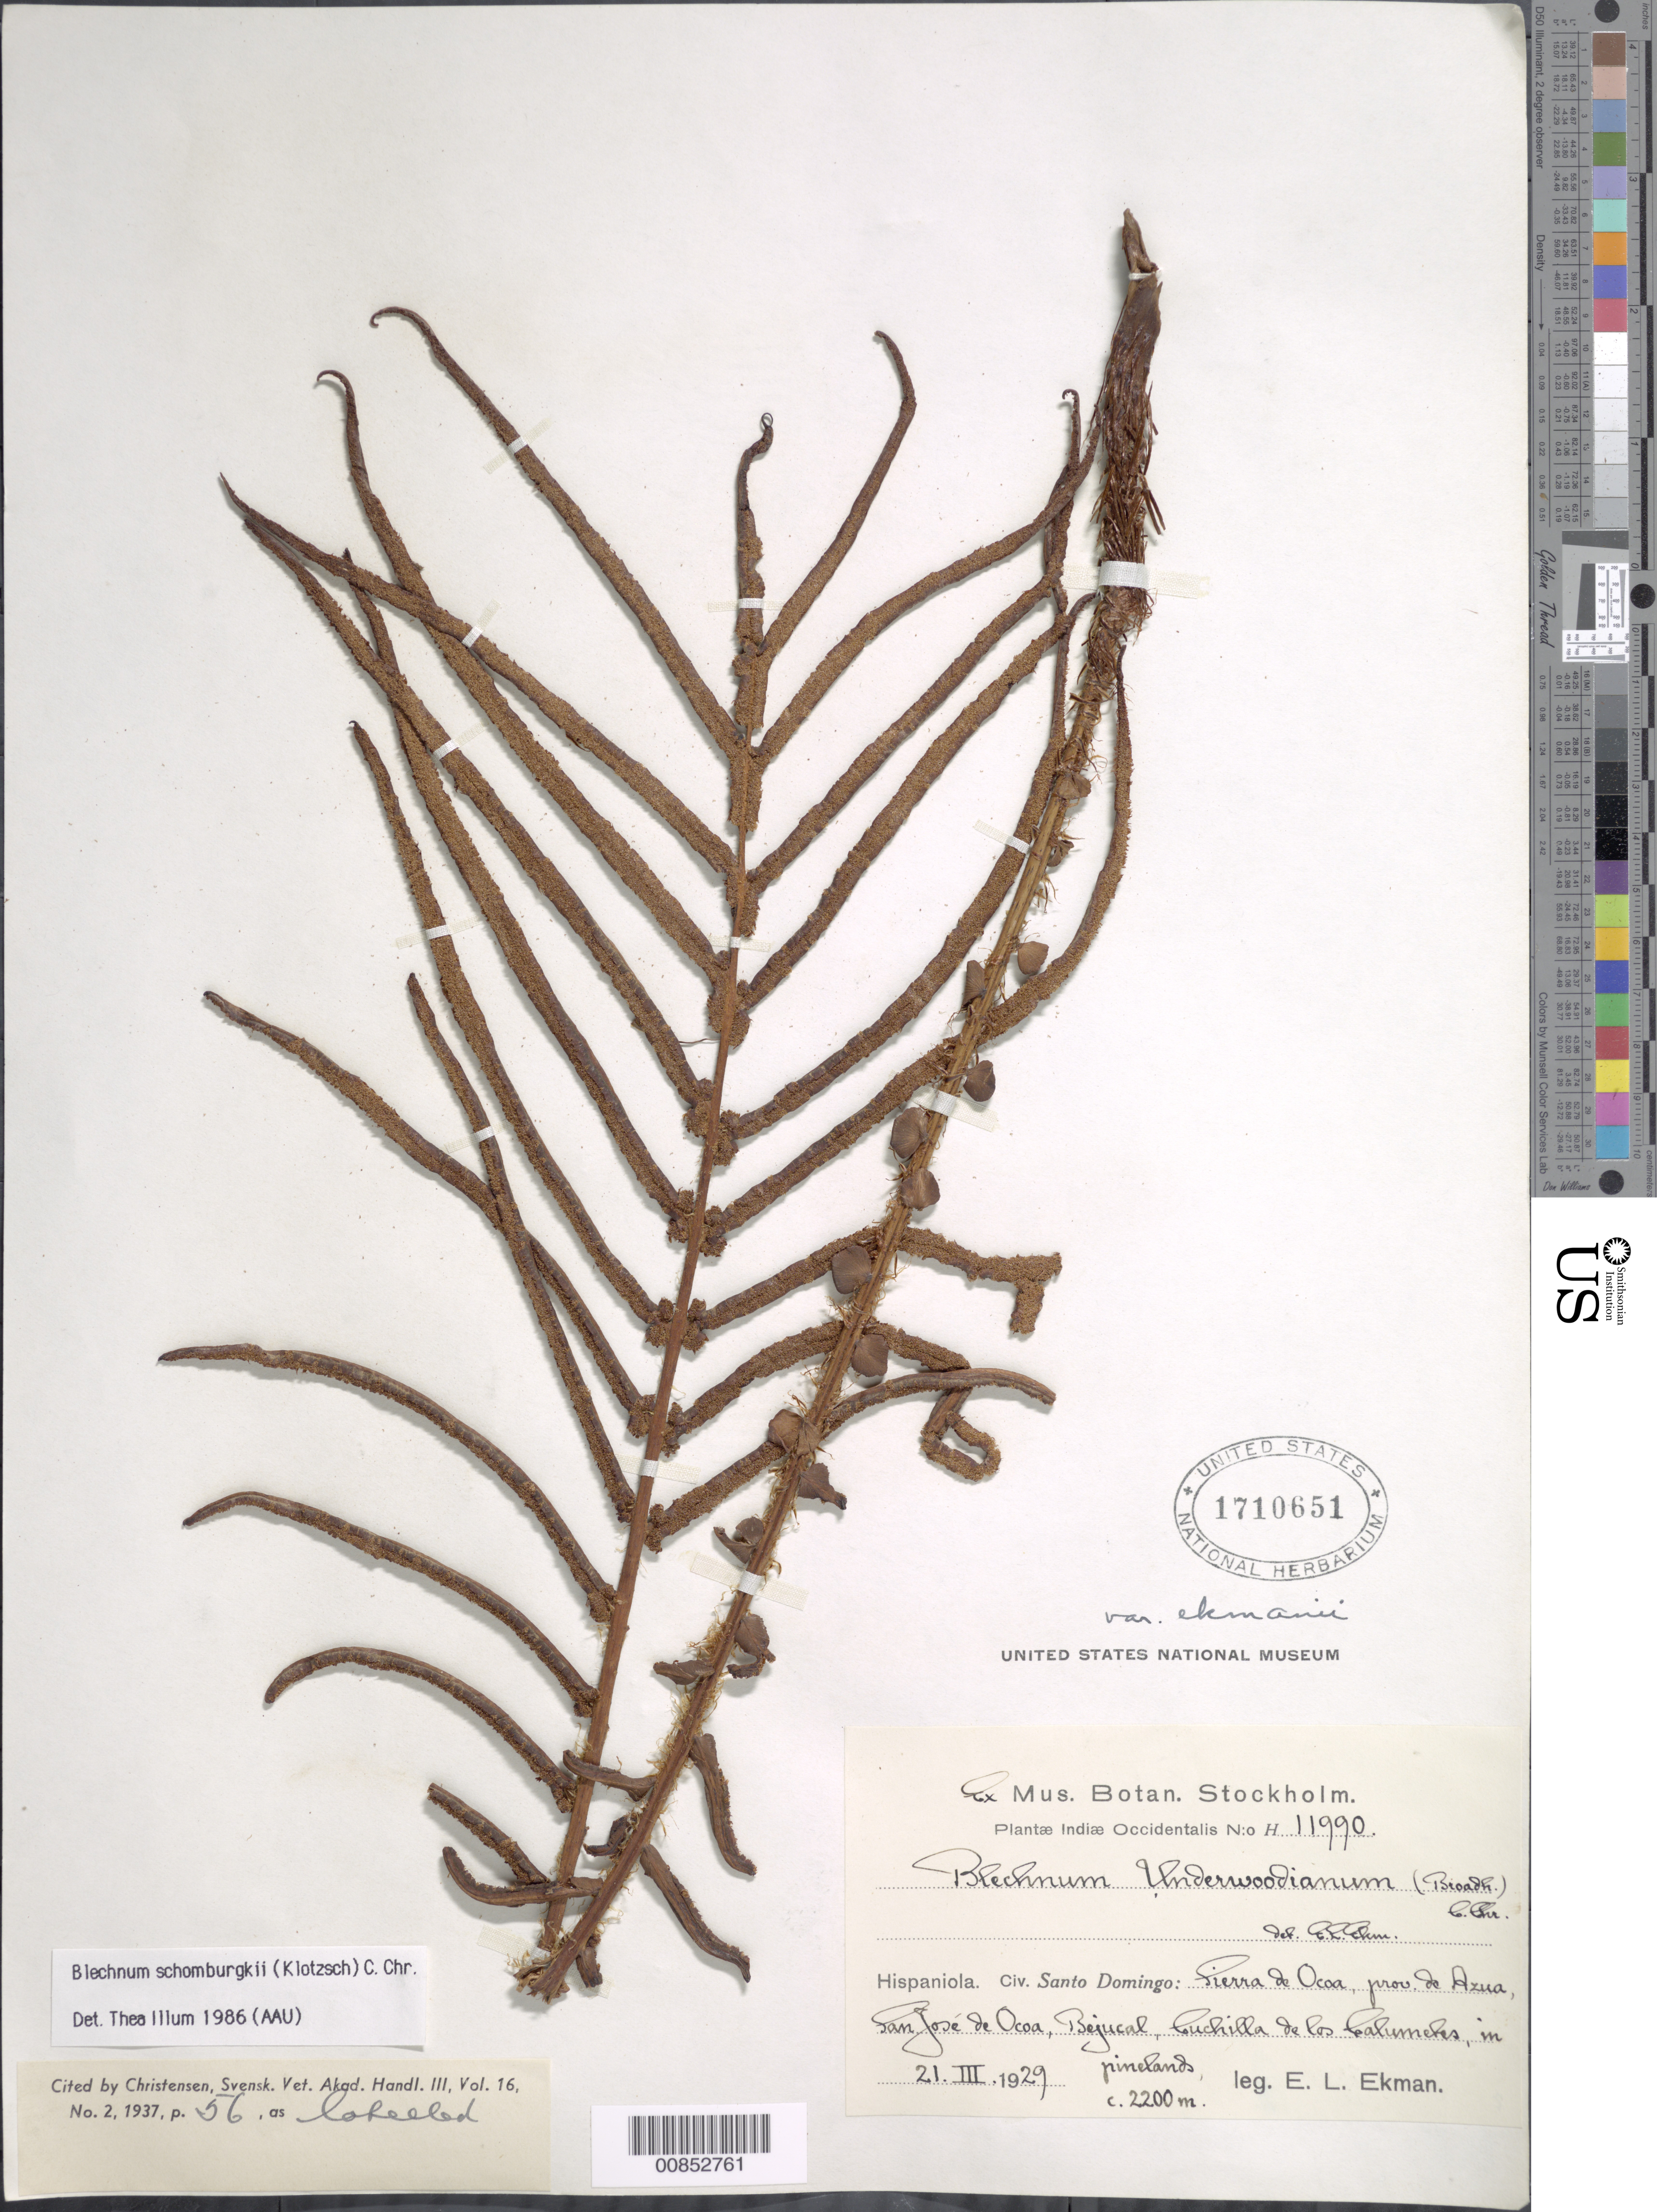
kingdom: Plantae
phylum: Tracheophyta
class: Polypodiopsida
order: Polypodiales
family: Blechnaceae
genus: Blechnum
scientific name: Blechnum underwoodianum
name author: (Broadh.) C. Chr.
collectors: E. L. Ekman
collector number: H 11990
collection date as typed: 21 Mar 1929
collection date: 1929-03-21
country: Dominican Republic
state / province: Azua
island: Hispaniola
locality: Sierra de Ocoa, San José de Ocoa, Bejucal, Cuchilla de los Calumetes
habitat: Pinelands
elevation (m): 2200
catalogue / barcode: US 1710651